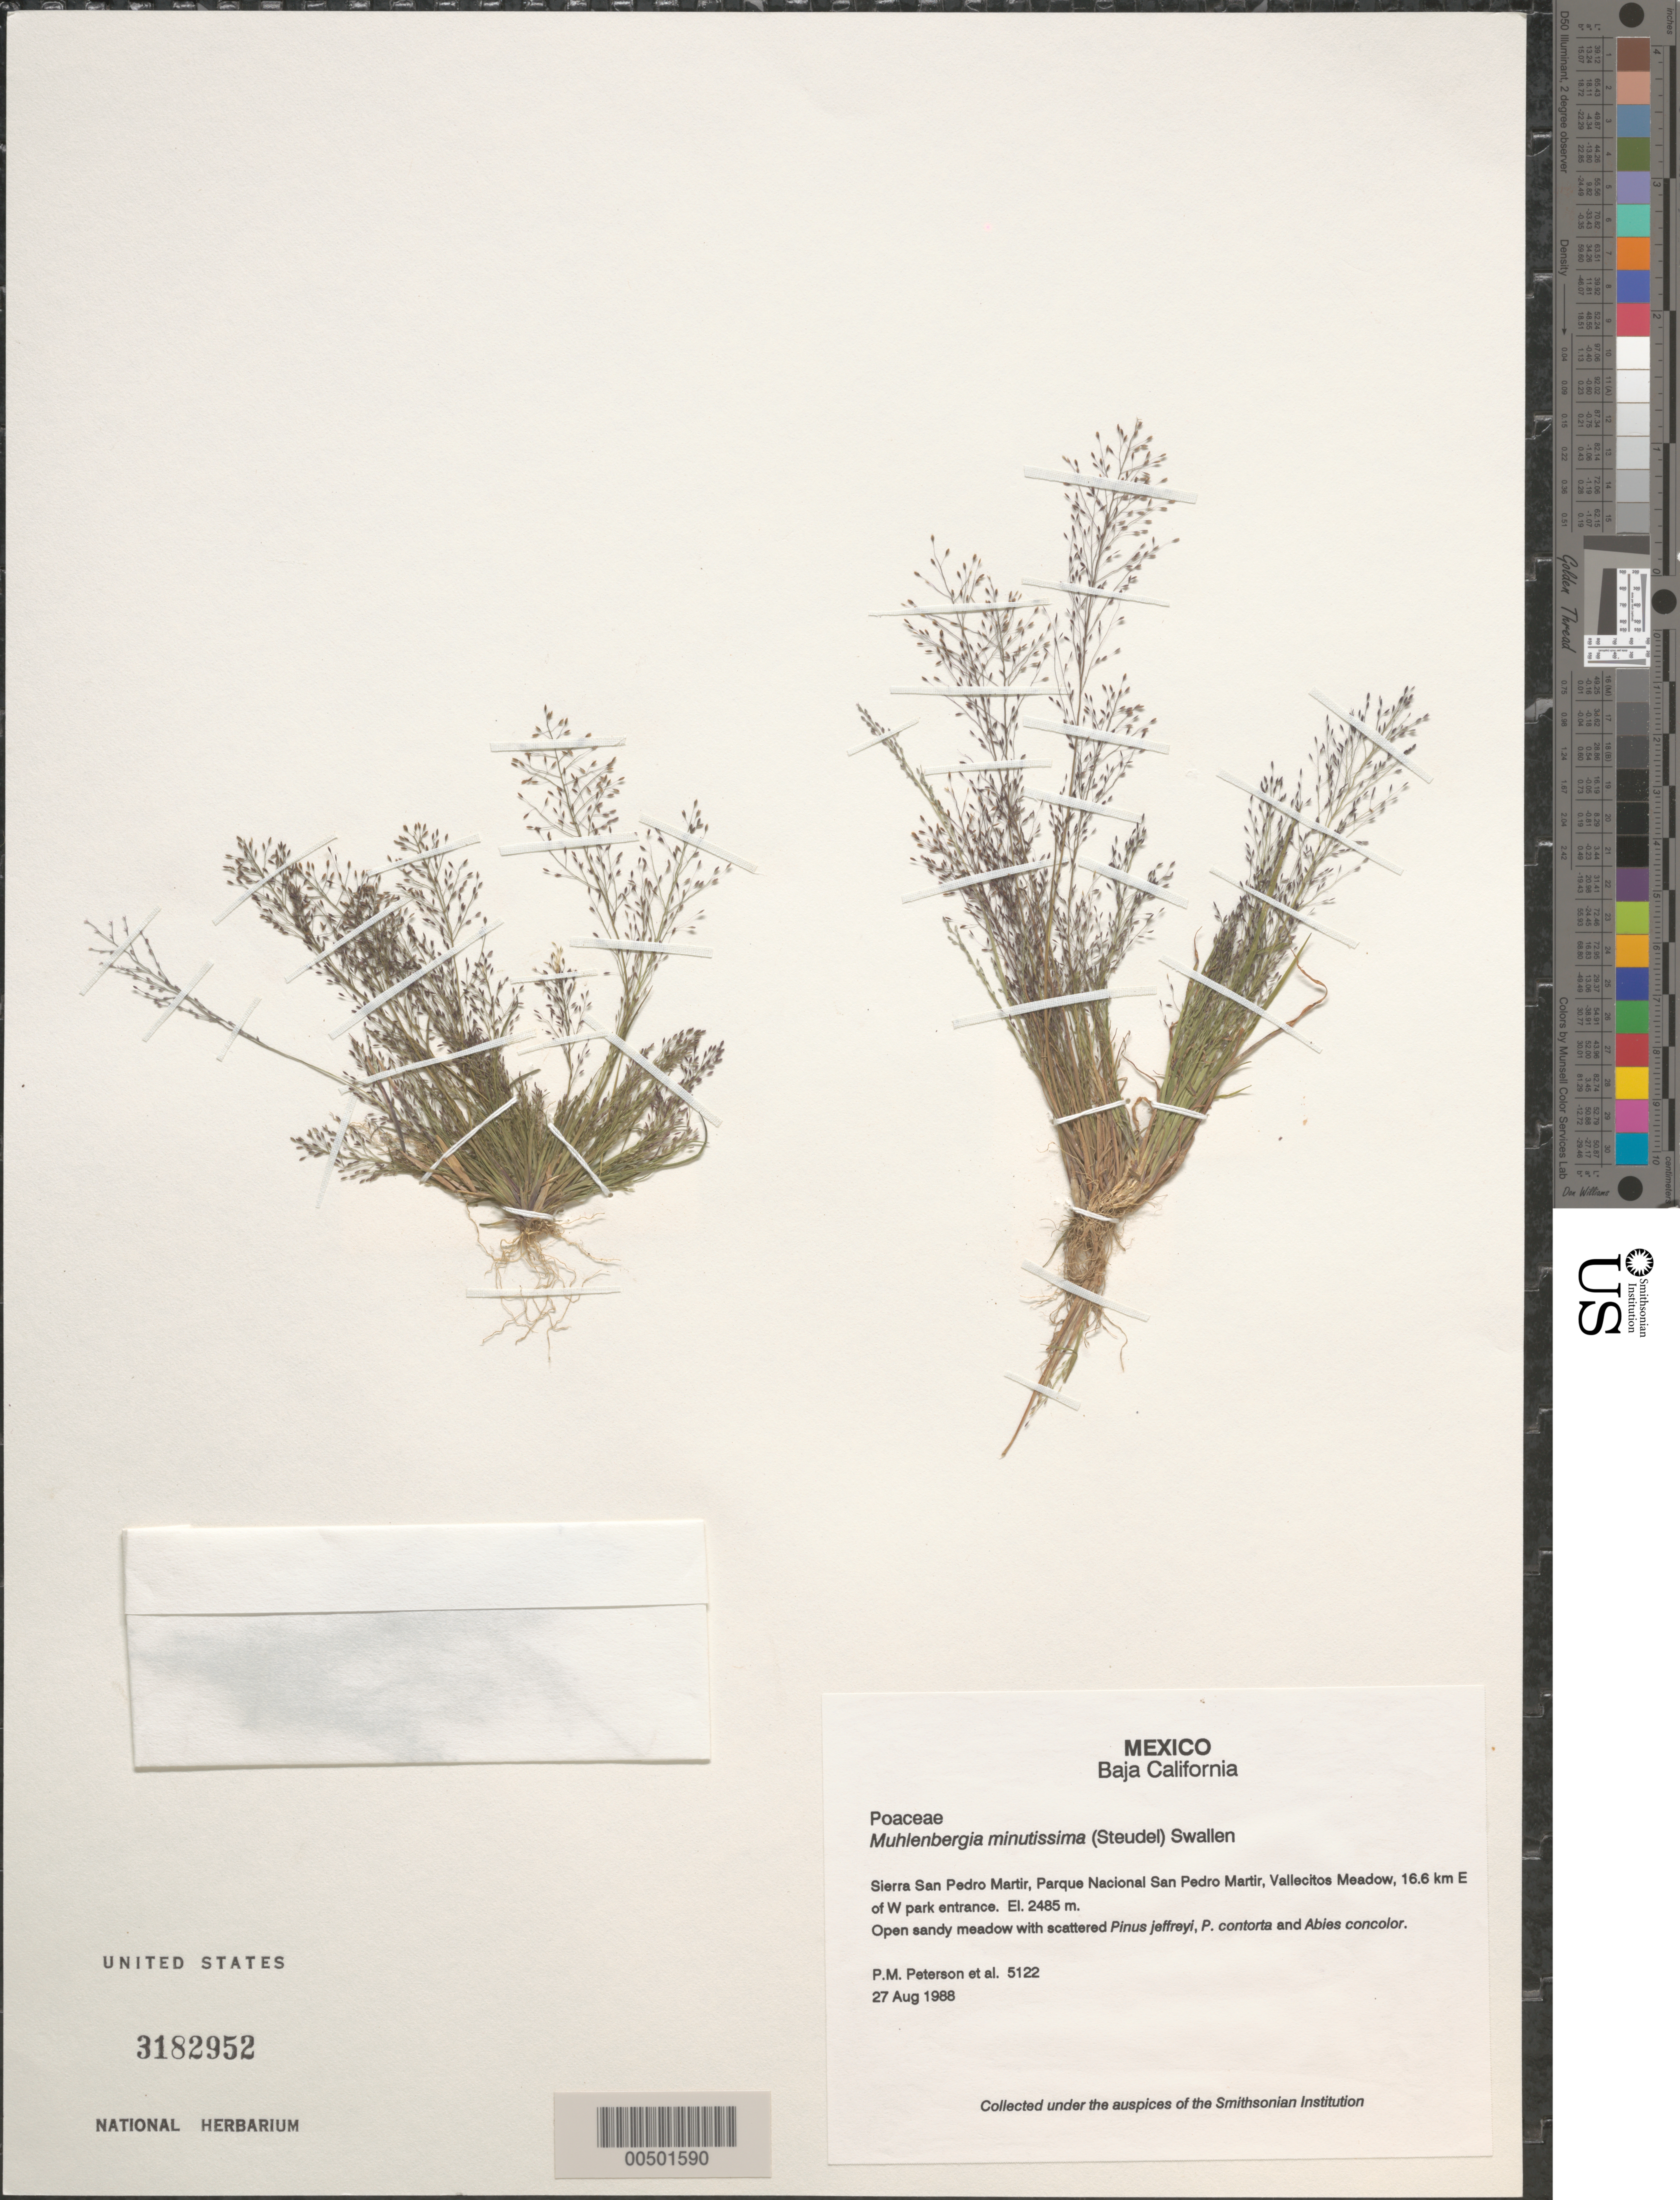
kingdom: Plantae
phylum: Tracheophyta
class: Liliopsida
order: Poales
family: Poaceae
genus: Muhlenbergia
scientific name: Muhlenbergia minutissima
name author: (Steud.) Swallen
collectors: P. M. Peterson, C. R. Annable, R. F. Thorne & R. Noyes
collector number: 05122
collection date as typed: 27 Aug 1988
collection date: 1988-08-27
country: Mexico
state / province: Baja California Norte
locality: Sierra San Pedro Martir, Parque Nacional San Pedro Martir, Vallecitos Meadow, 16.6 km E of W park entrance.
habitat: Open sandy meadow with scattered Pinus jeffreyi, P. contorta and Abies concolor.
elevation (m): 2485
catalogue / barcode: US 3182952